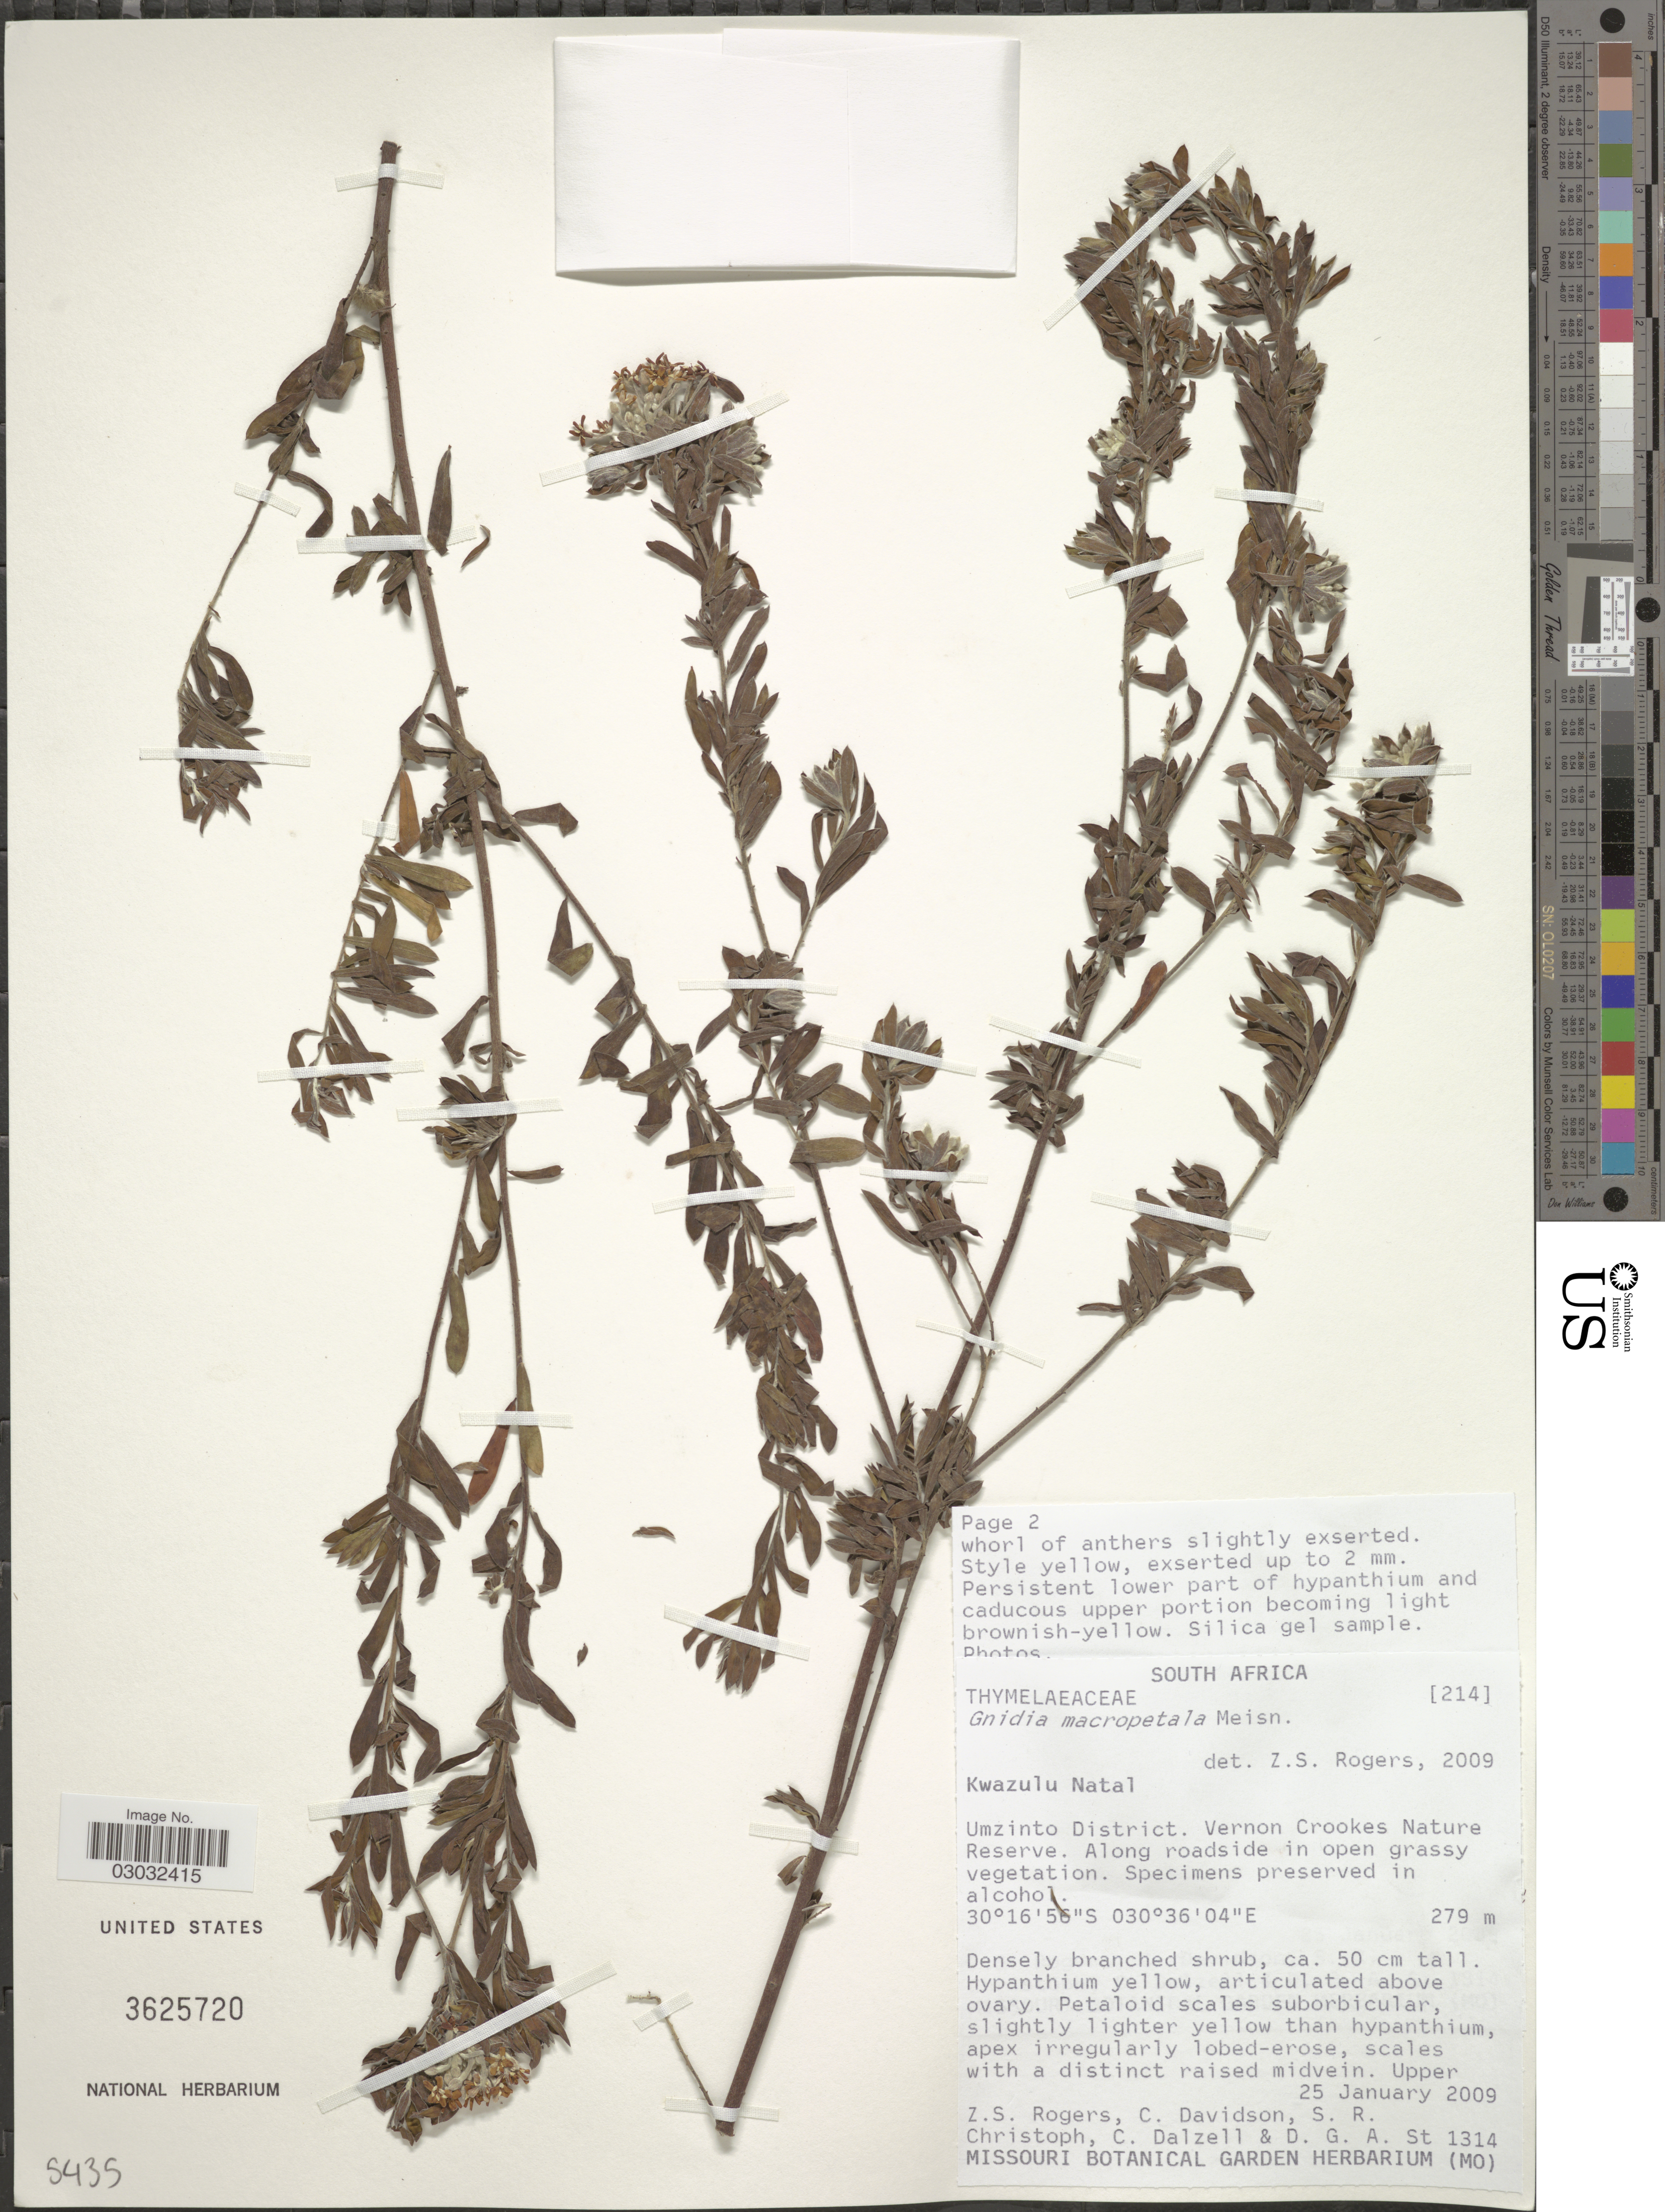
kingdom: Plantae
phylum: Tracheophyta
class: Magnoliopsida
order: Malvales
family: Thymelaeaceae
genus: Lasiosiphon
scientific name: Lasiosiphon macropetalus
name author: (Meisn.) Meisn.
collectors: Z. S. Rogers, C. Davidson, S. Christoph, C. Dalzell & D. G. A. St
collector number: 1314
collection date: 2009-01-25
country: South Africa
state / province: KwaZulu-Natal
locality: Kwazulu Natal. Umzinto District. Vernon Crookes Nature Reserve. Along roadside.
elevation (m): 279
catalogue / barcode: US 3625720